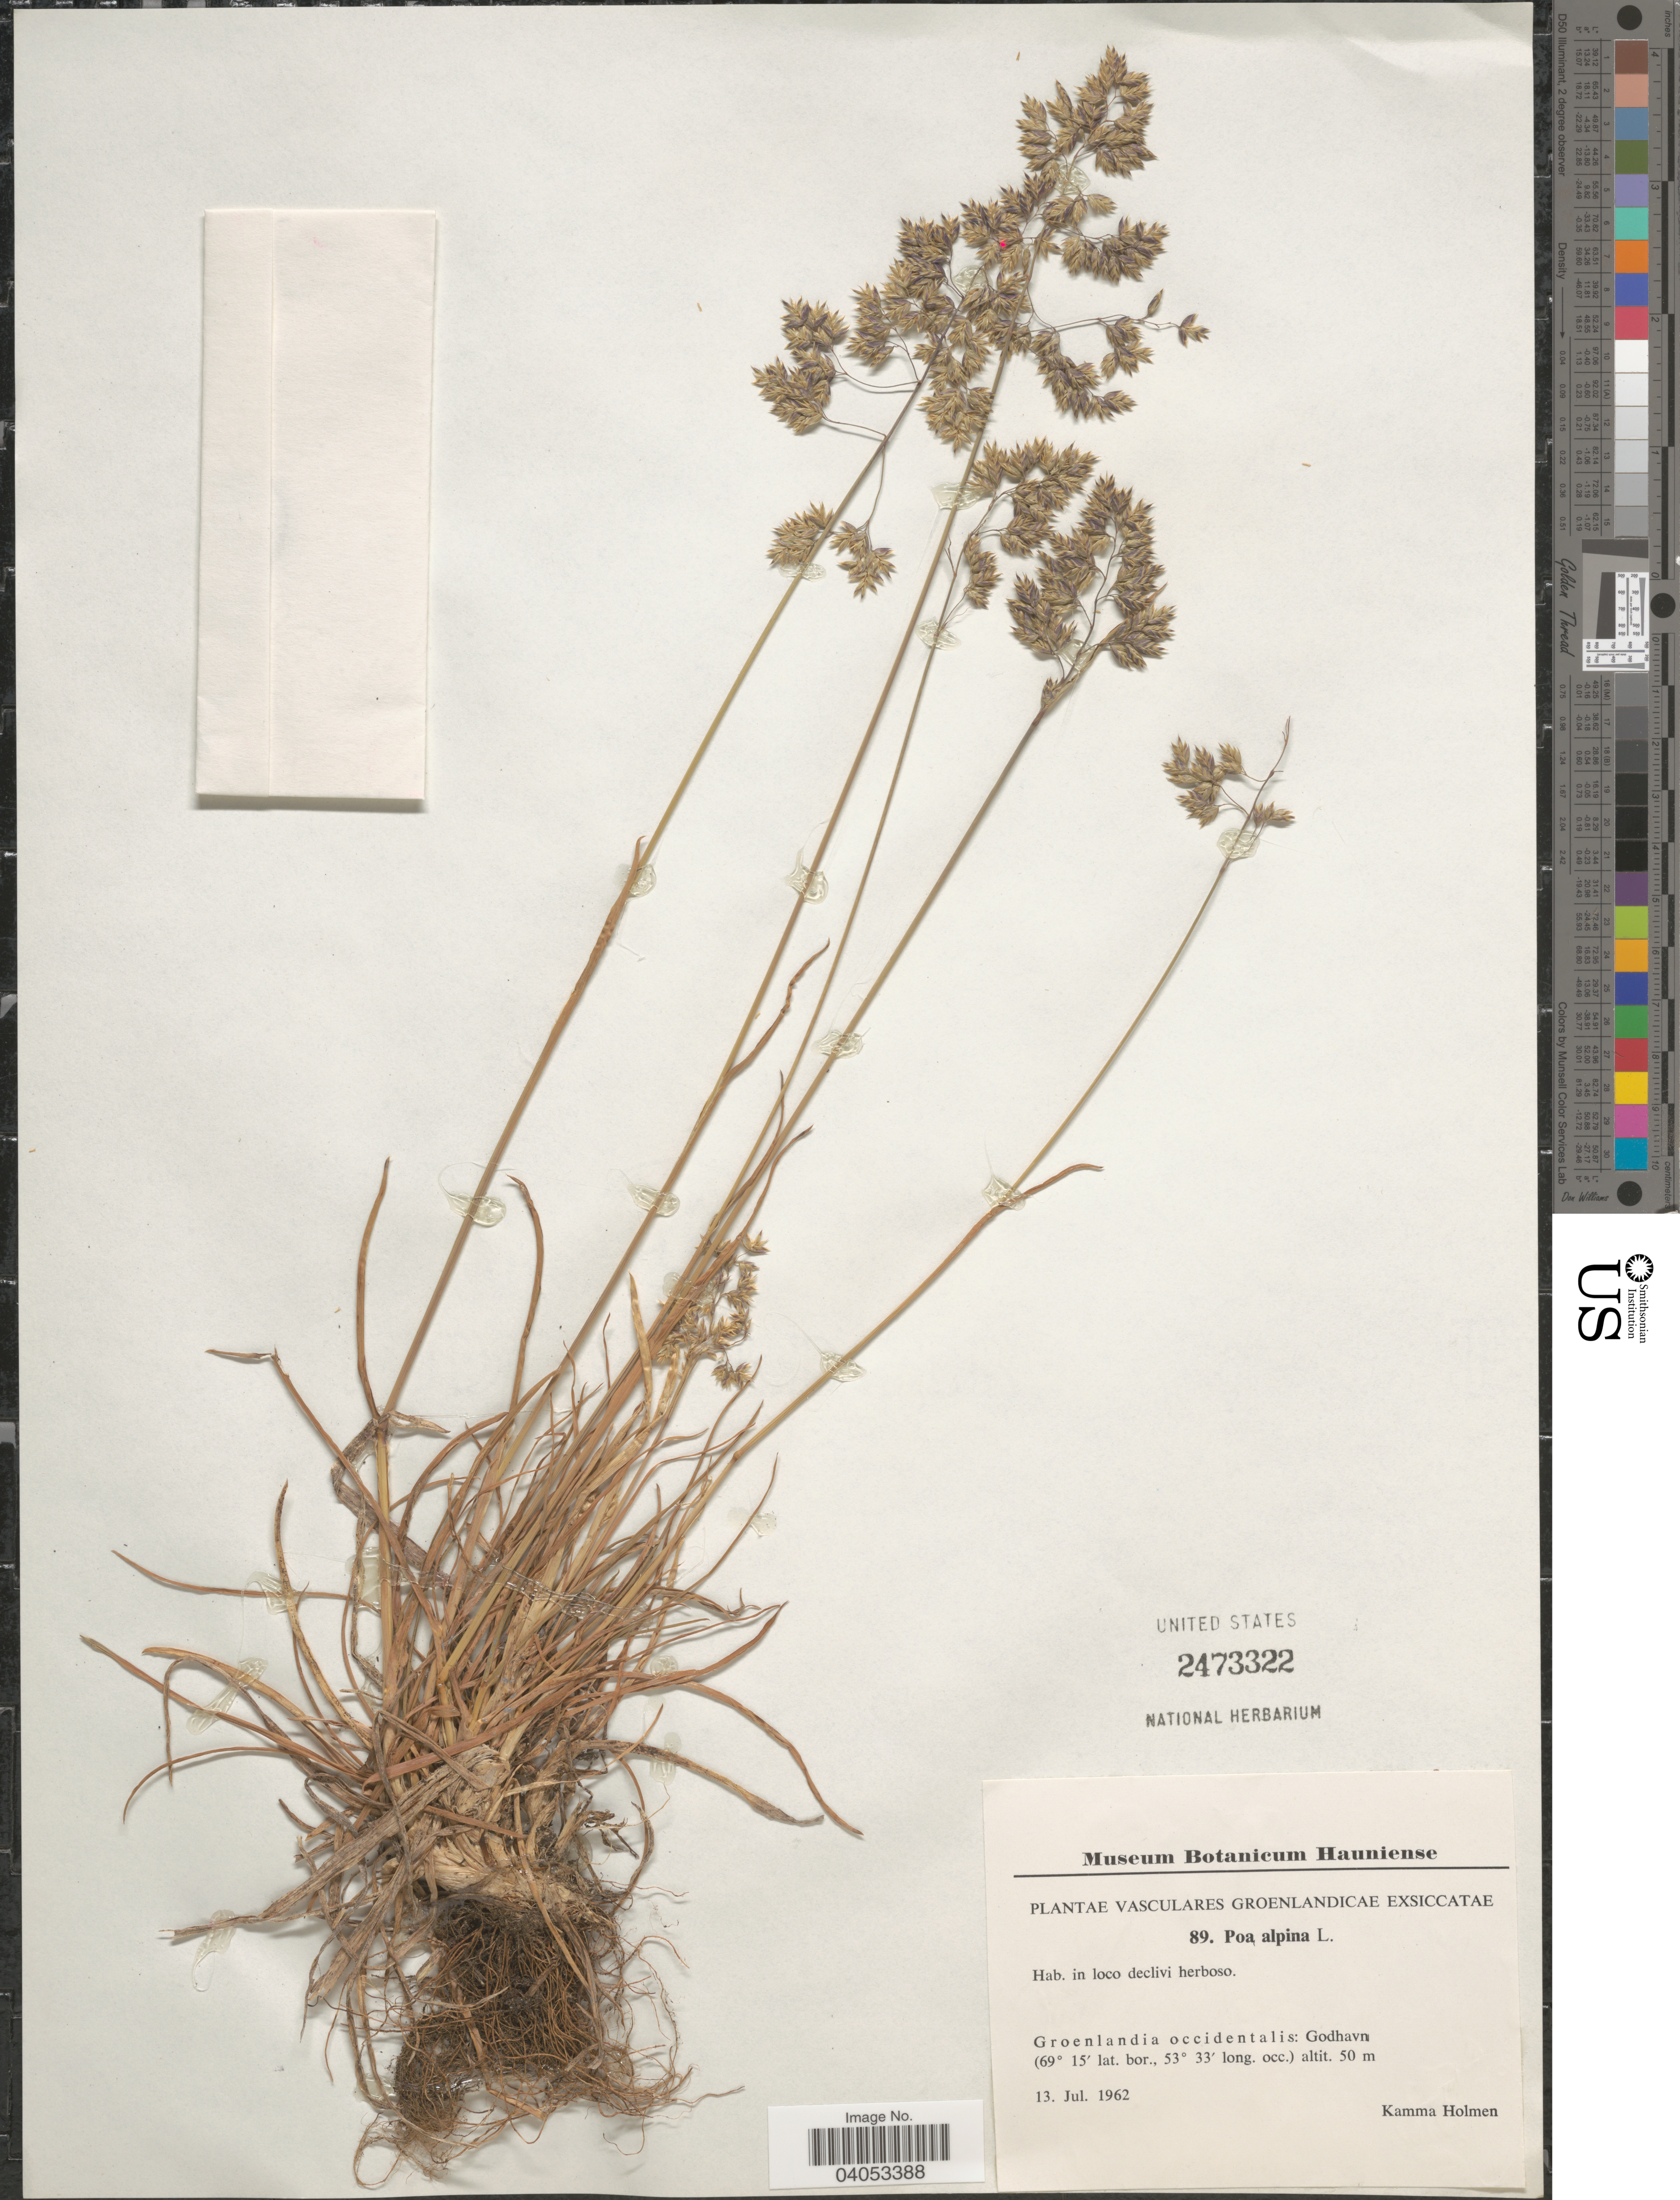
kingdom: Plantae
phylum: Tracheophyta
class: Liliopsida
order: Poales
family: Poaceae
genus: Poa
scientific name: Poa alpina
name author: L.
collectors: K. A. Holmen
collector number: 89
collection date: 1962-07-13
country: Greenland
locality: Vasculares Groenlandicae. Groenlandia occidentalis: Godhavn.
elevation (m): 50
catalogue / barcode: US 2473322